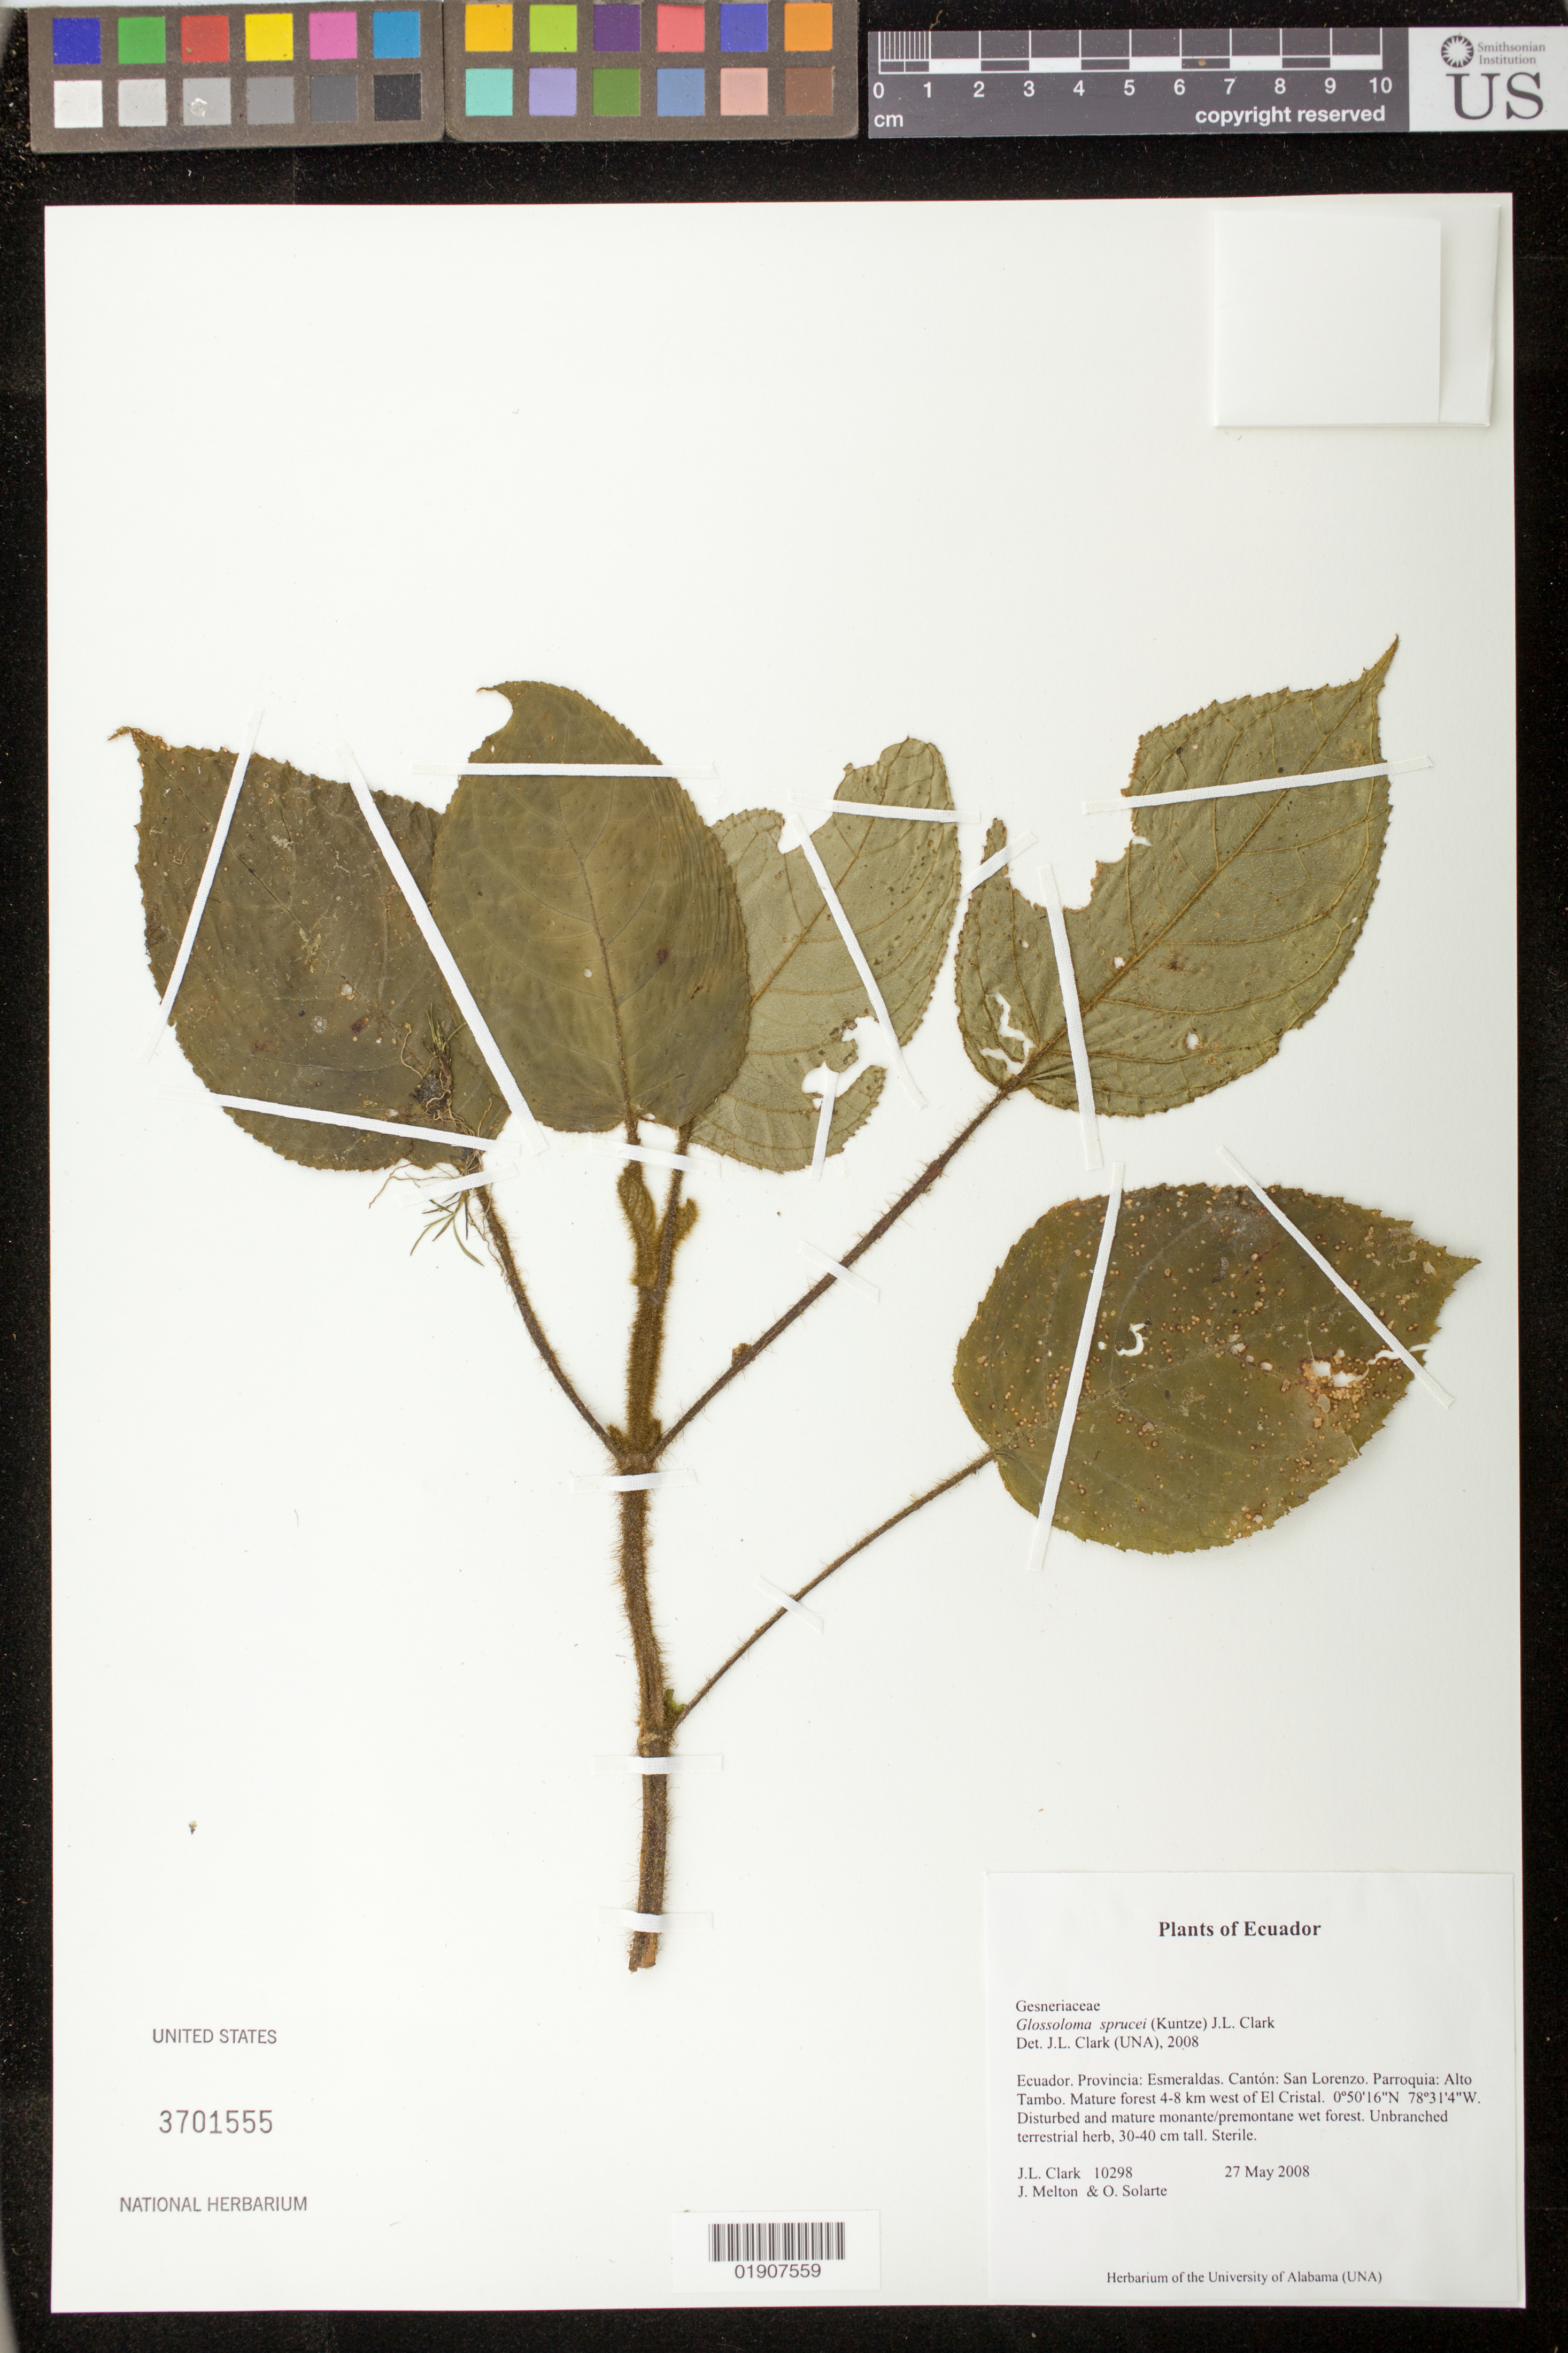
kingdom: Plantae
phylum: Tracheophyta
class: Magnoliopsida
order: Lamiales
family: Gesneriaceae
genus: Glossoloma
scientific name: Glossoloma sprucei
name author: (Kuntze) J.L. Clark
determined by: Clark, J. L., (SEL), The Marie Selby Botanical Garden (UNITED STATES)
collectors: J. L. Clark, J. Melton & O. Solarte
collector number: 10298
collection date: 2008-05-27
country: Ecuador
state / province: Esmeraldas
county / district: San Lorenzo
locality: Provincia: Esmeraldas. Cantón: San Lorenzo. Parroquia: Alto Tambo. Mature forest 4-8 km west of El Cristal.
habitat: Disturbed and mature monante/premontane wet forest.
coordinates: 0 50 16 N, 78 31 4 W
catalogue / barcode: US 3701555